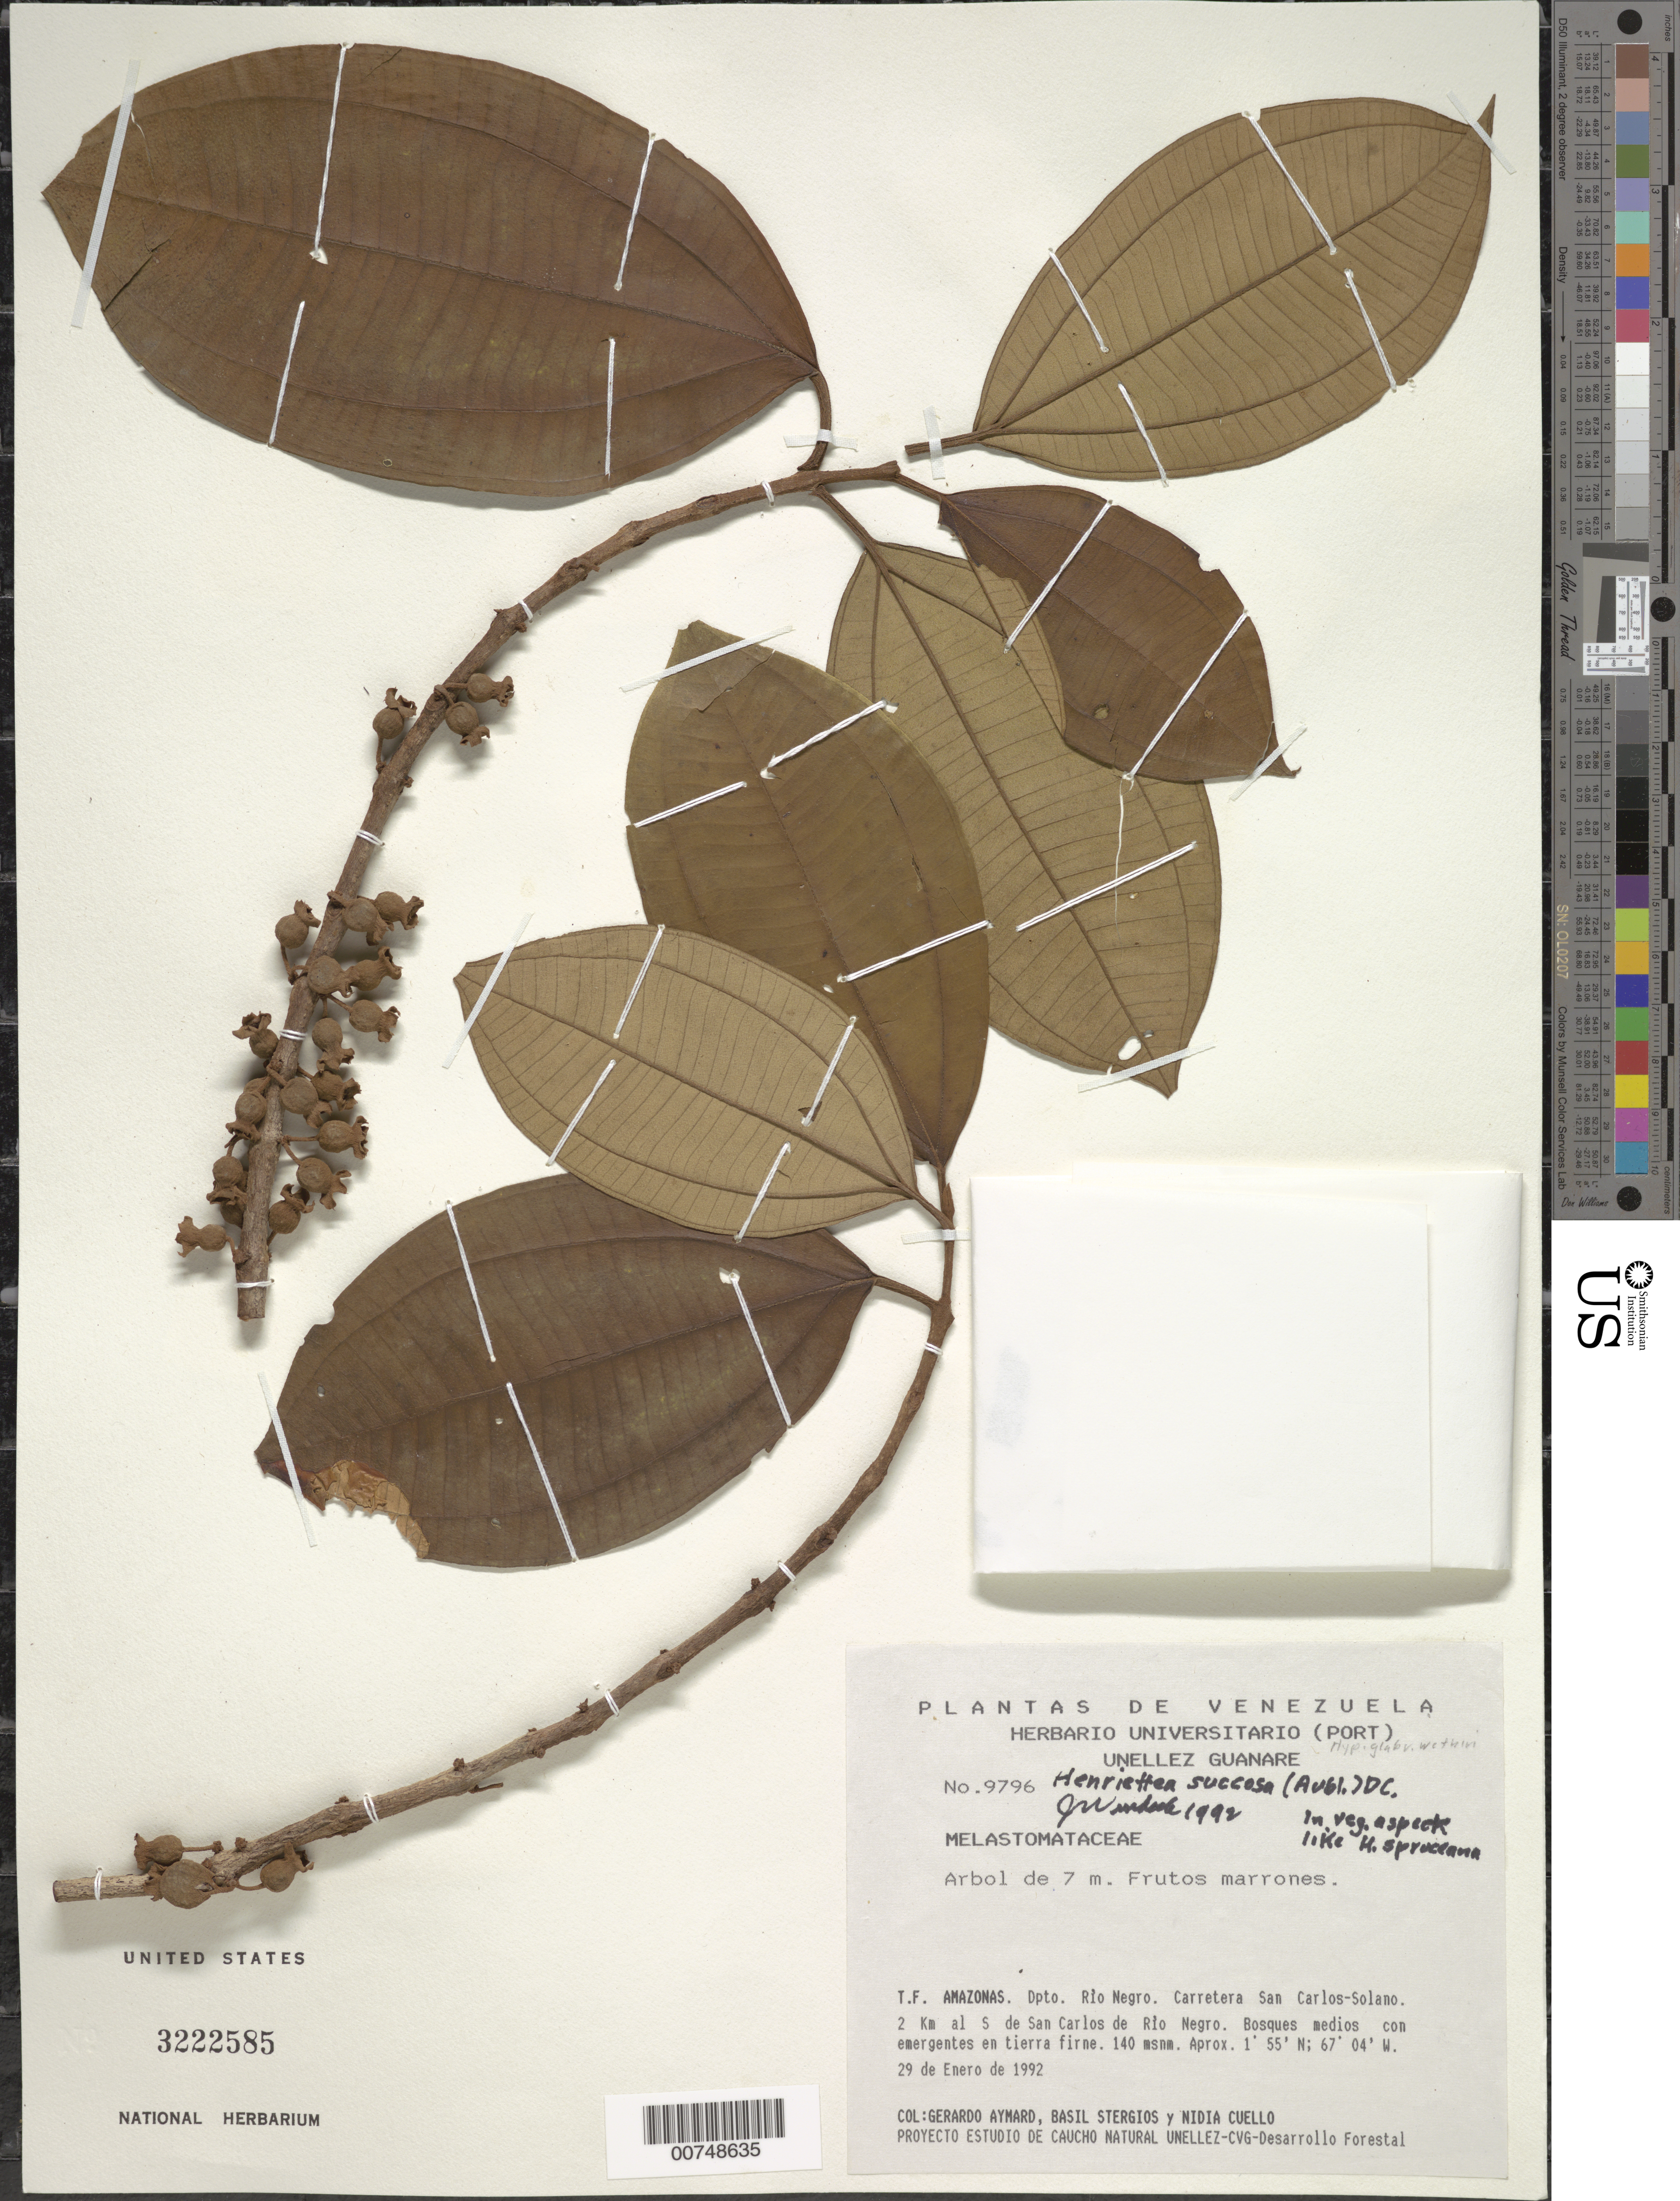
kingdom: Plantae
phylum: Tracheophyta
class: Magnoliopsida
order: Myrtales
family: Melastomataceae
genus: Henriettea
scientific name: Henriettea succosa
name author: (Aubl.) DC.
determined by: Wurdack, John J., (US), US (UNITED STATES)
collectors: G. A. Aymard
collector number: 9796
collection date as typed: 29-Jan-92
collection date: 1992-01-29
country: Venezuela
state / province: Amazonas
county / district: Río Negro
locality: San Carlos-Solano carretera, 2 km al S de San Carlos de Río Negro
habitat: Bosques medios cn emergentes en tierra firme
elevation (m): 140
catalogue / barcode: US 3222585